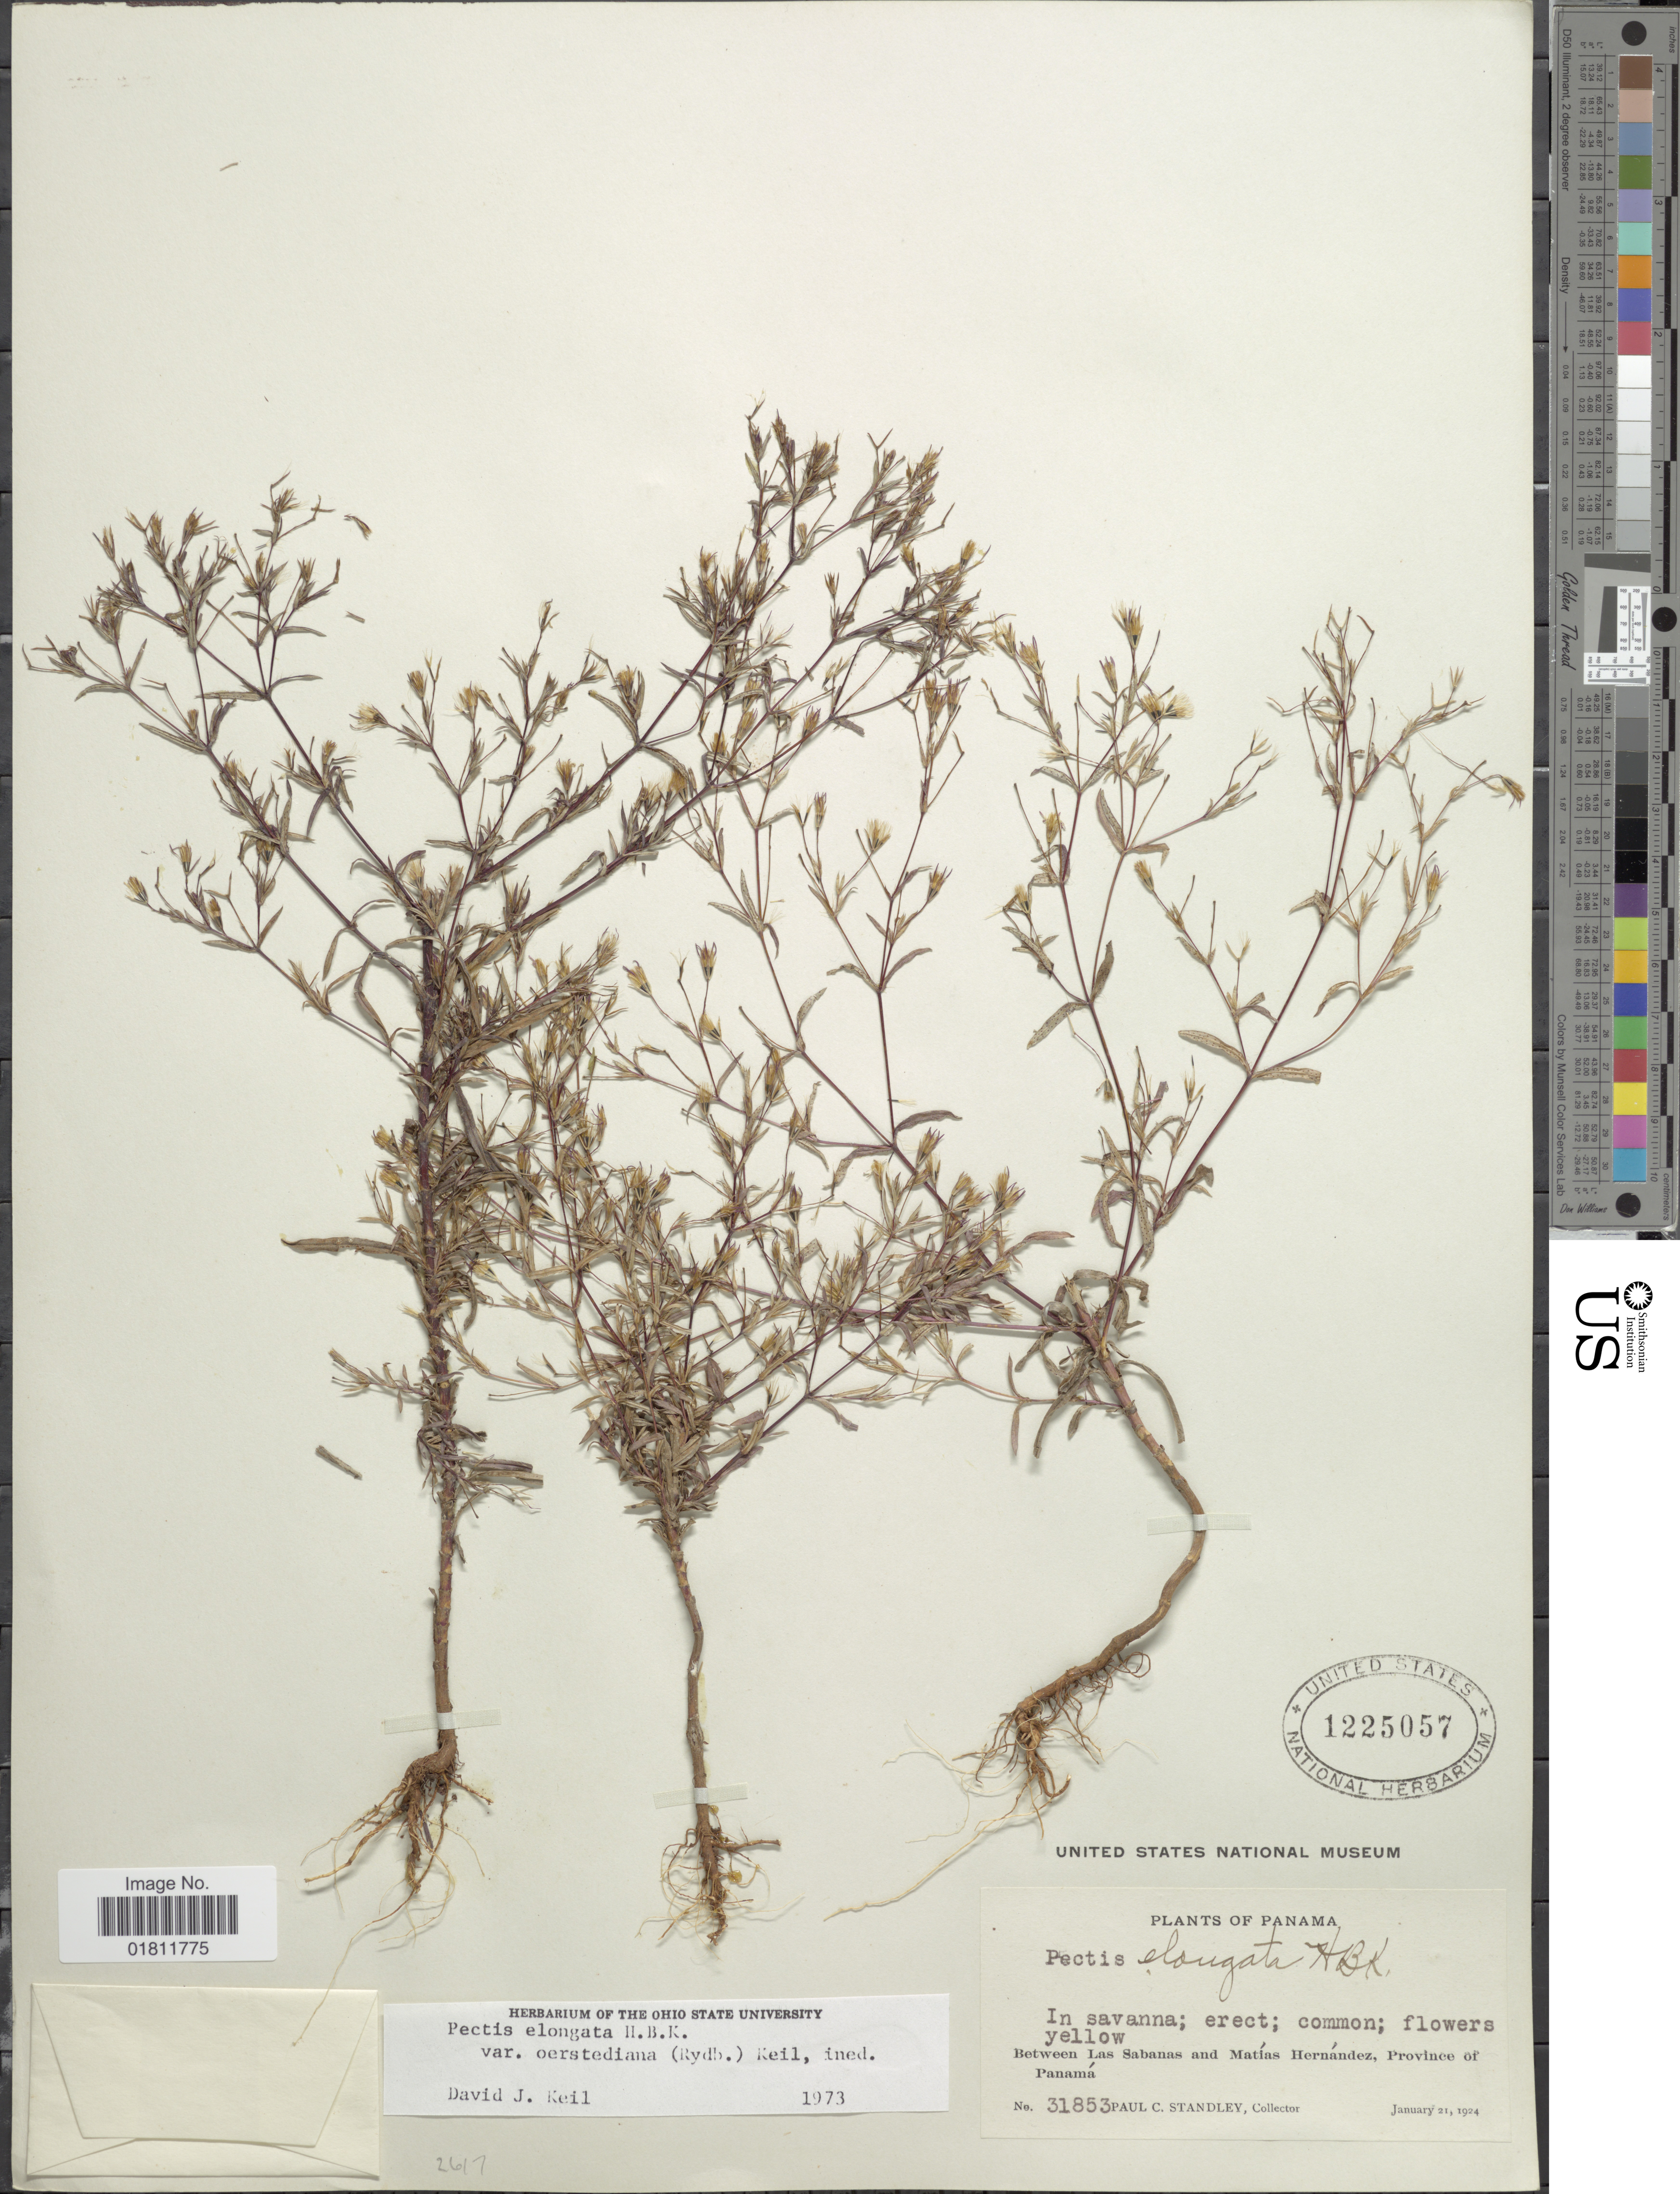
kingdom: Plantae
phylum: Tracheophyta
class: Magnoliopsida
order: Asterales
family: Asteraceae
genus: Pectis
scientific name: Pectis elongata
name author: Kunth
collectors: P. C. Standley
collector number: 31853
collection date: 1924-01-21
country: Panama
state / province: Panamá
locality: Between Las Sabanas and Matias Hernandez, Province of Panama.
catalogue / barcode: US 1225057